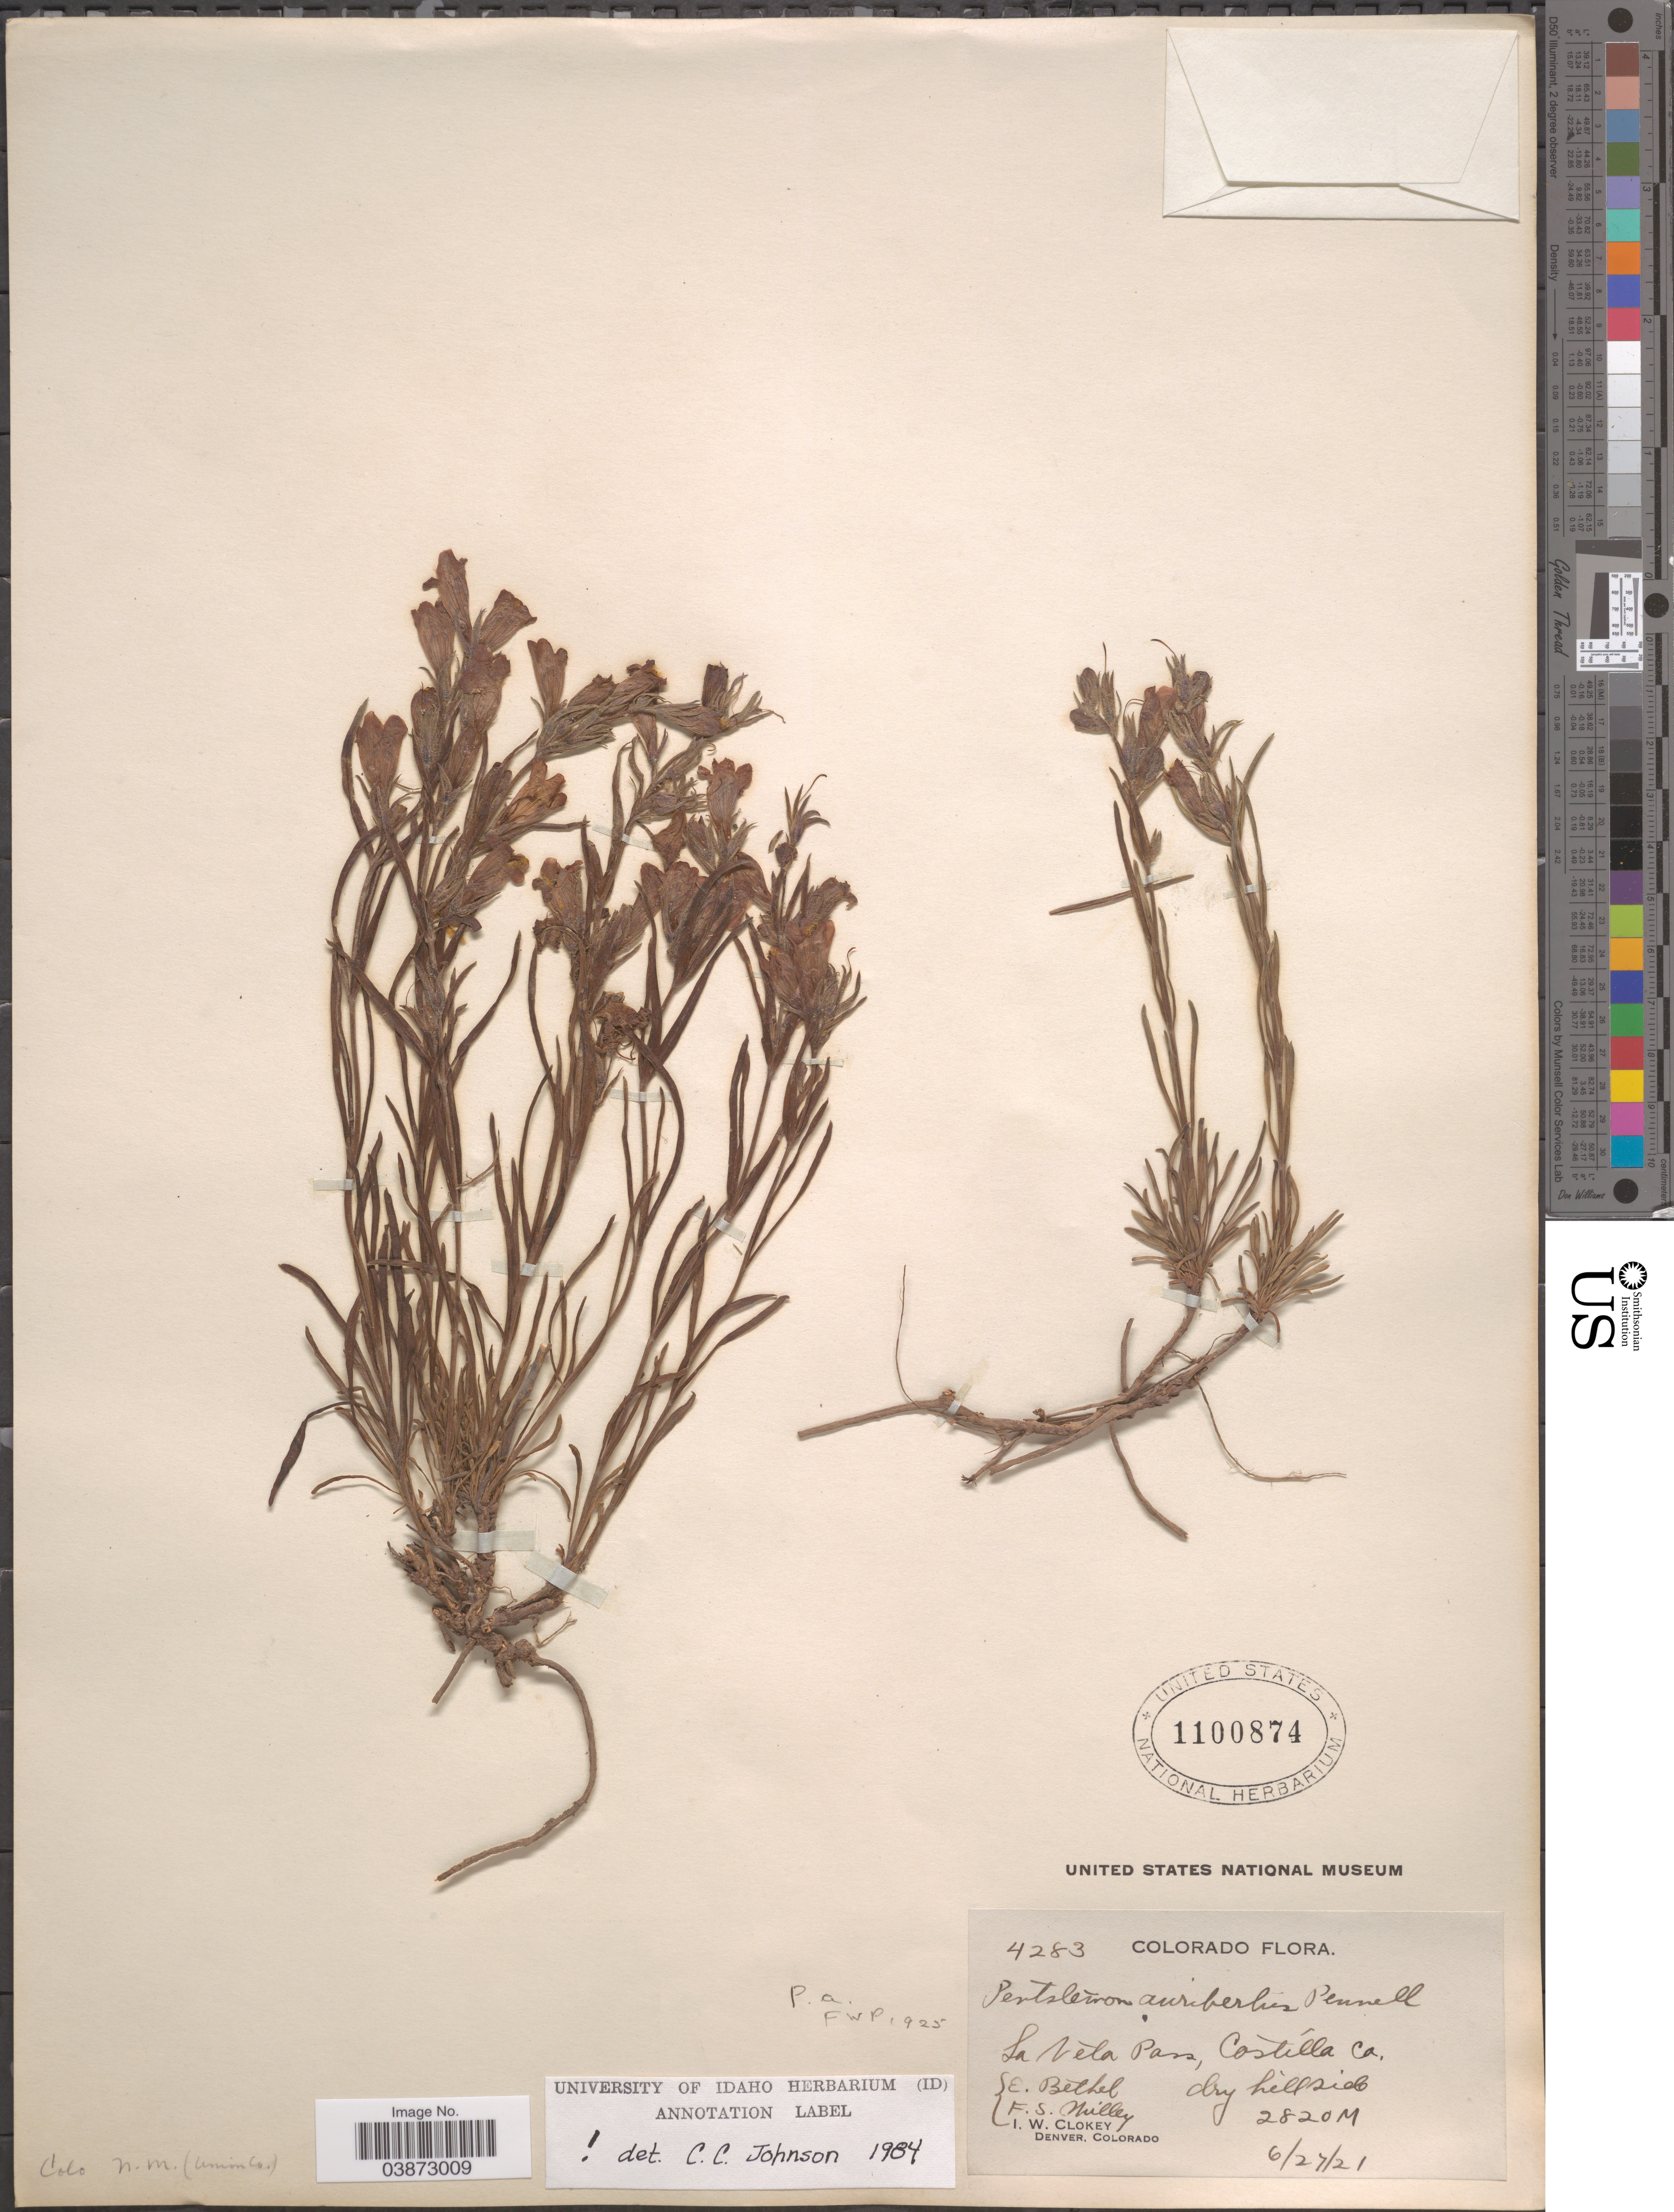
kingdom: Plantae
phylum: Tracheophyta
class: Magnoliopsida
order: Lamiales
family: Plantaginaceae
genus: Penstemon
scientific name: Penstemon auriberbis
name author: Pennell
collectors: E. Bethel, F. Willey & I. W. Clokey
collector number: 4283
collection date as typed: Transcribed d/m/y: 27/6/21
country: United States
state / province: Colorado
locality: La Veta Pass, Costilla Co.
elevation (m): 2820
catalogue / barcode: US 1100874